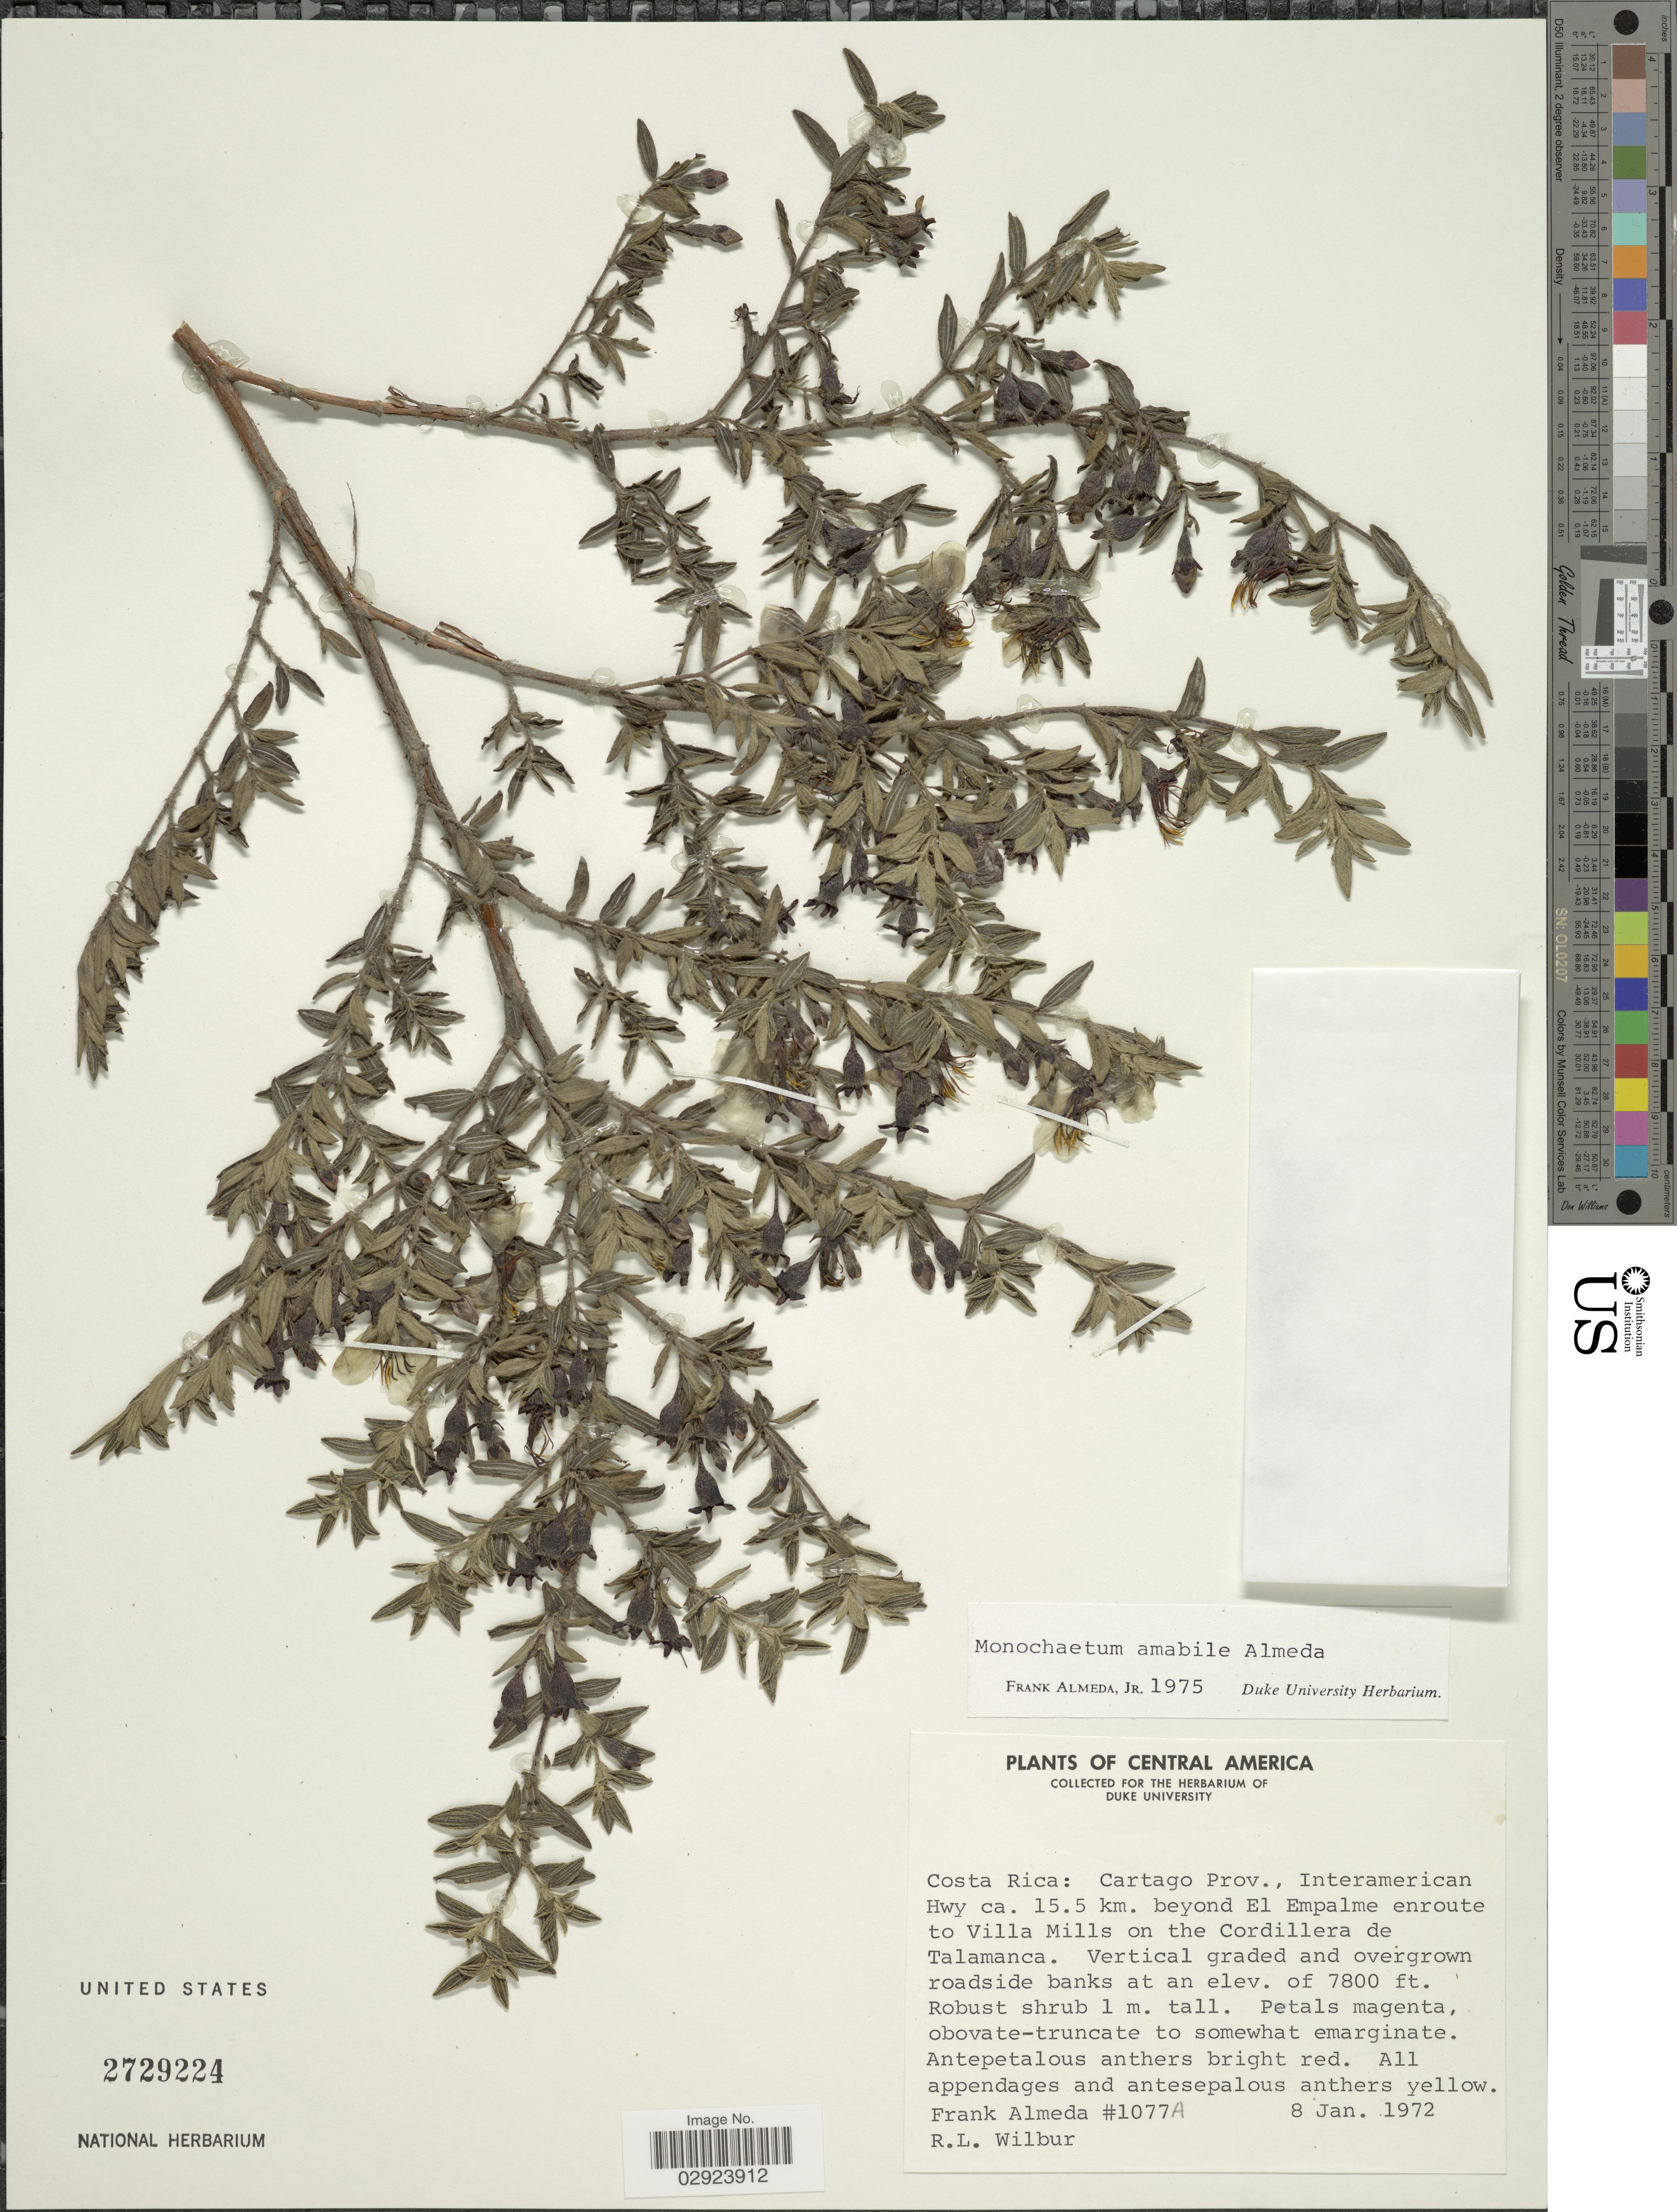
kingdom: Plantae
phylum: Tracheophyta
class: Magnoliopsida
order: Myrtales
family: Melastomataceae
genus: Monochaetum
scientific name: Monochaetum amabile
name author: Almeda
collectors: F. Almeda & R. L. Wilbur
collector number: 1077A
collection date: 1972-01-08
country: Costa Rica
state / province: Cartago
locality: Interamerican Hwy ca. 15.5 km. beyond El Empalme enroute to Villa Mills on the Cordillera de Talamanca.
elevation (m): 2377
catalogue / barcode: US 2729224